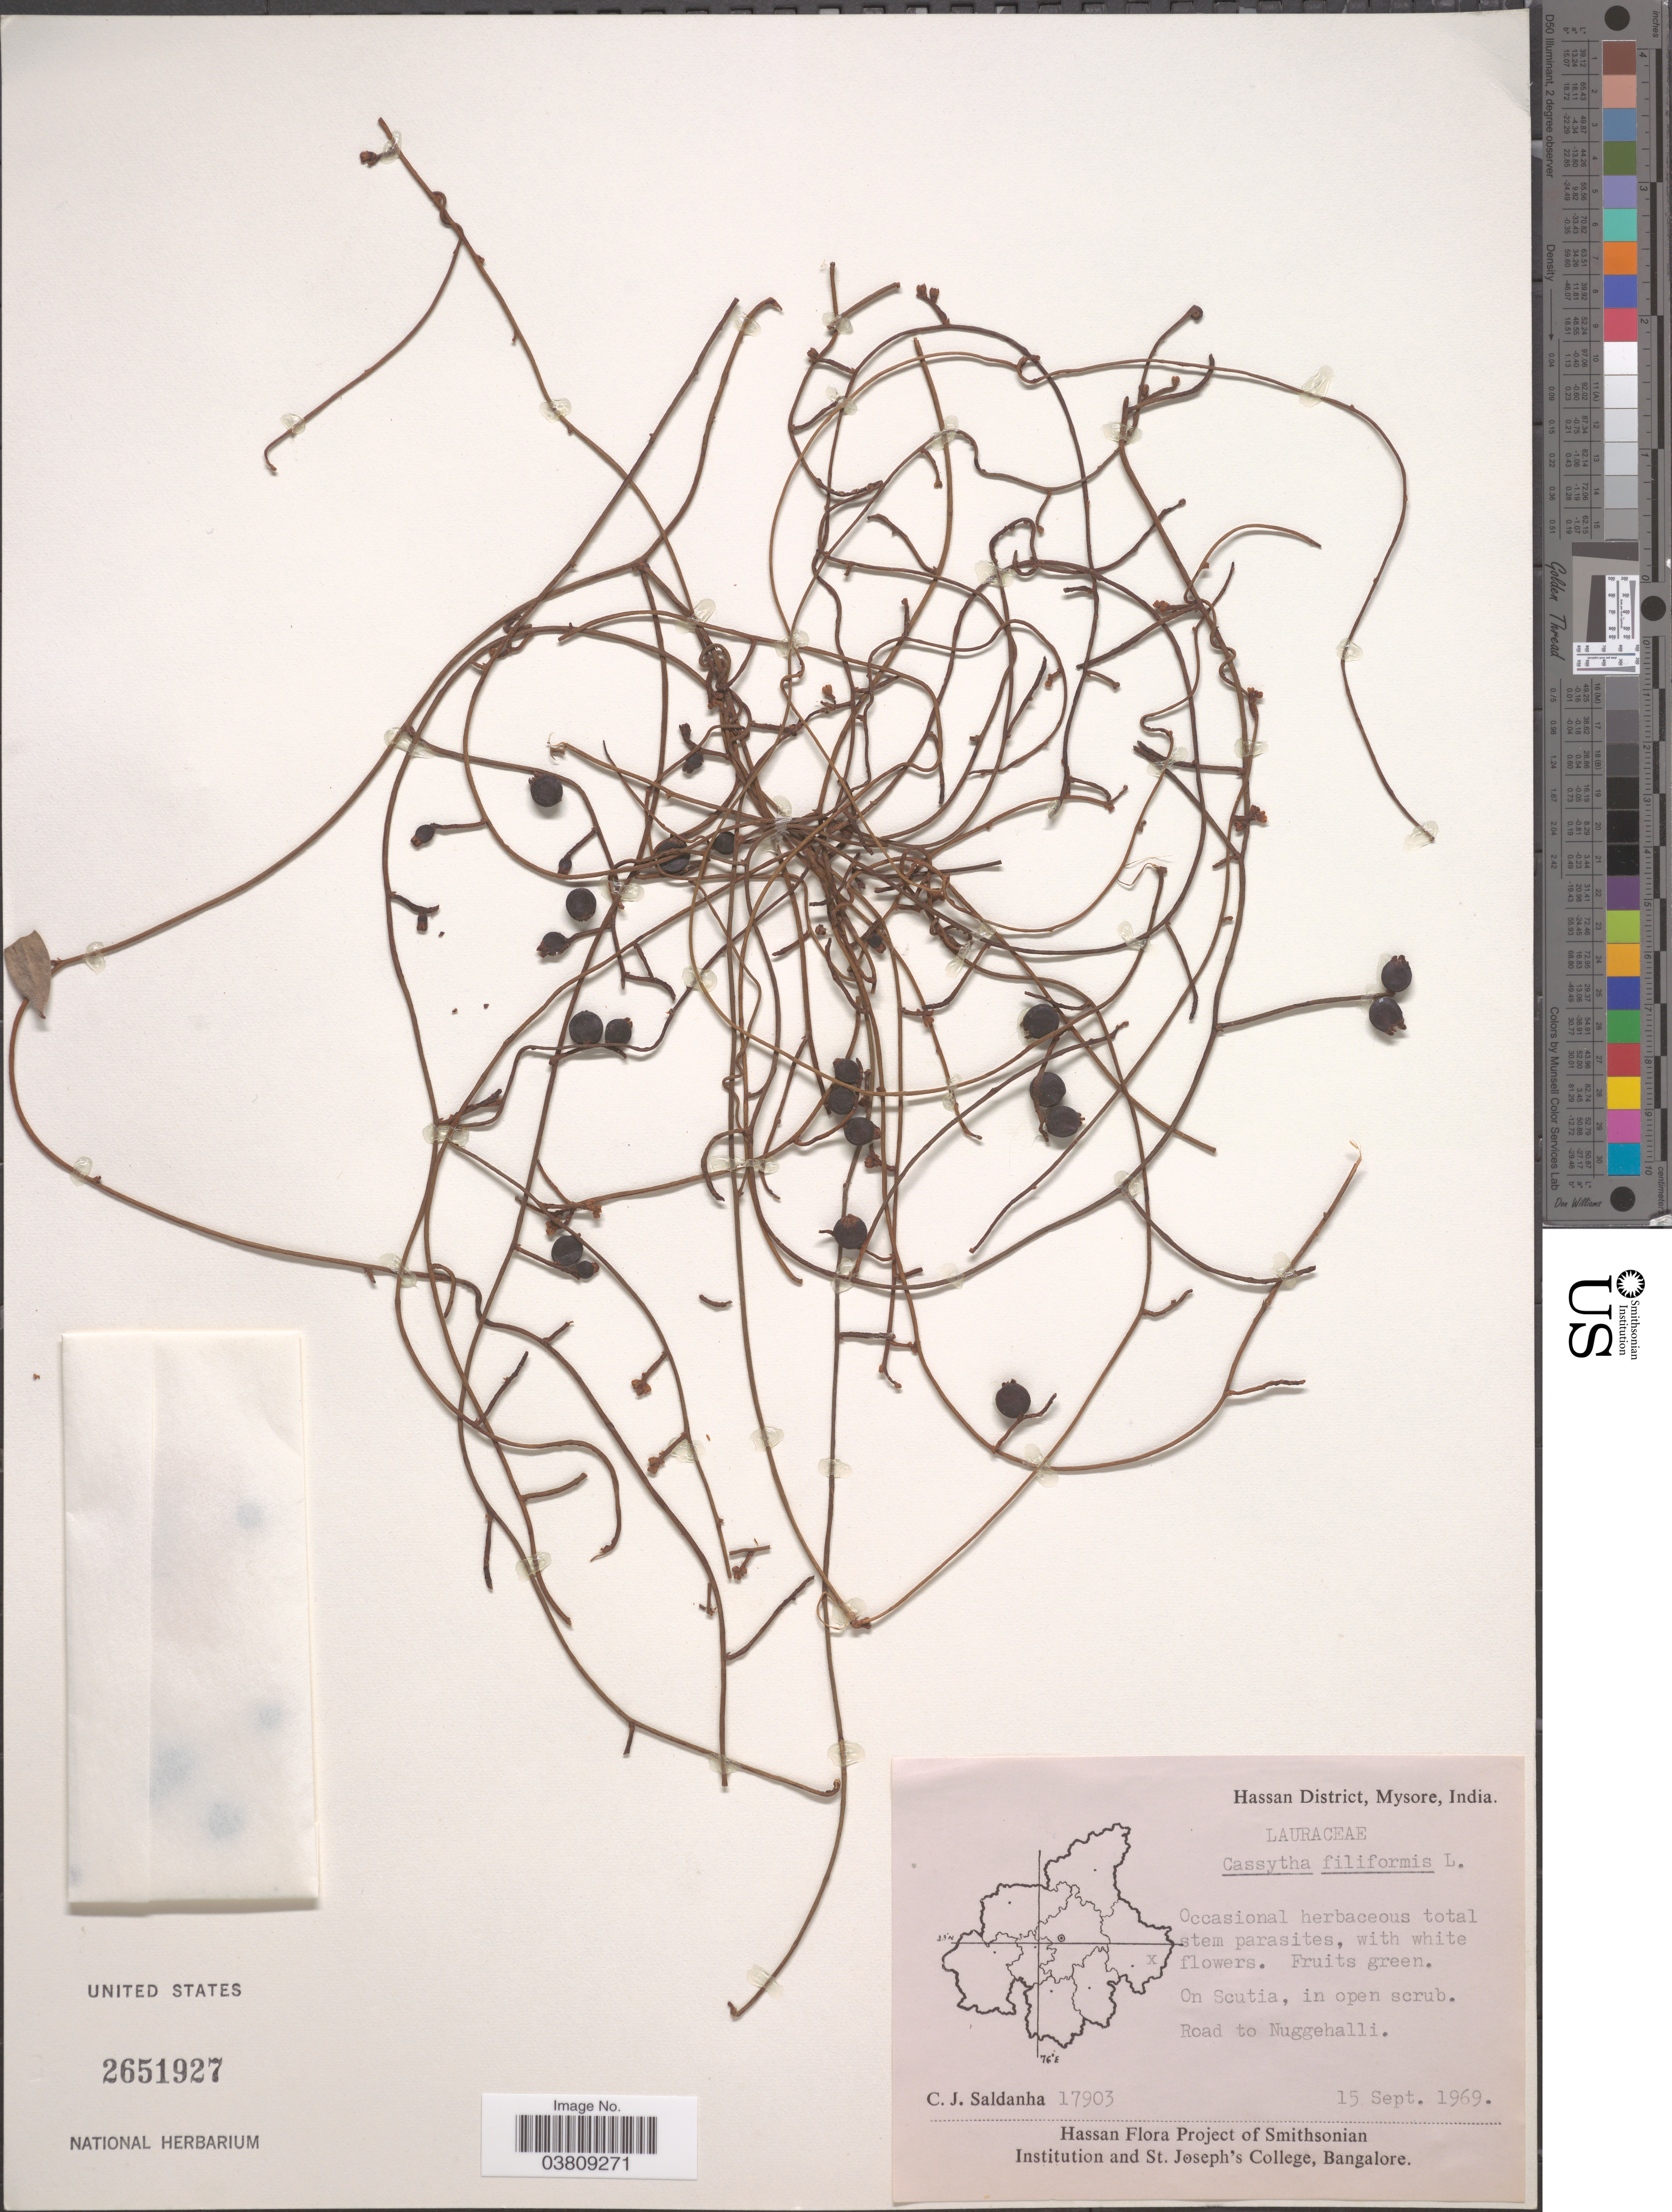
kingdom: Plantae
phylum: Tracheophyta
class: Magnoliopsida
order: Laurales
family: Lauraceae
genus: Cassytha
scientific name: Cassytha filiformis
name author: L.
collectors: C. J. Saldanha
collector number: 17903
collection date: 1969-09-15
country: India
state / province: Karnataka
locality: Hassan District, Mysore. Road to Nuggehalli.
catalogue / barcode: US 2651927